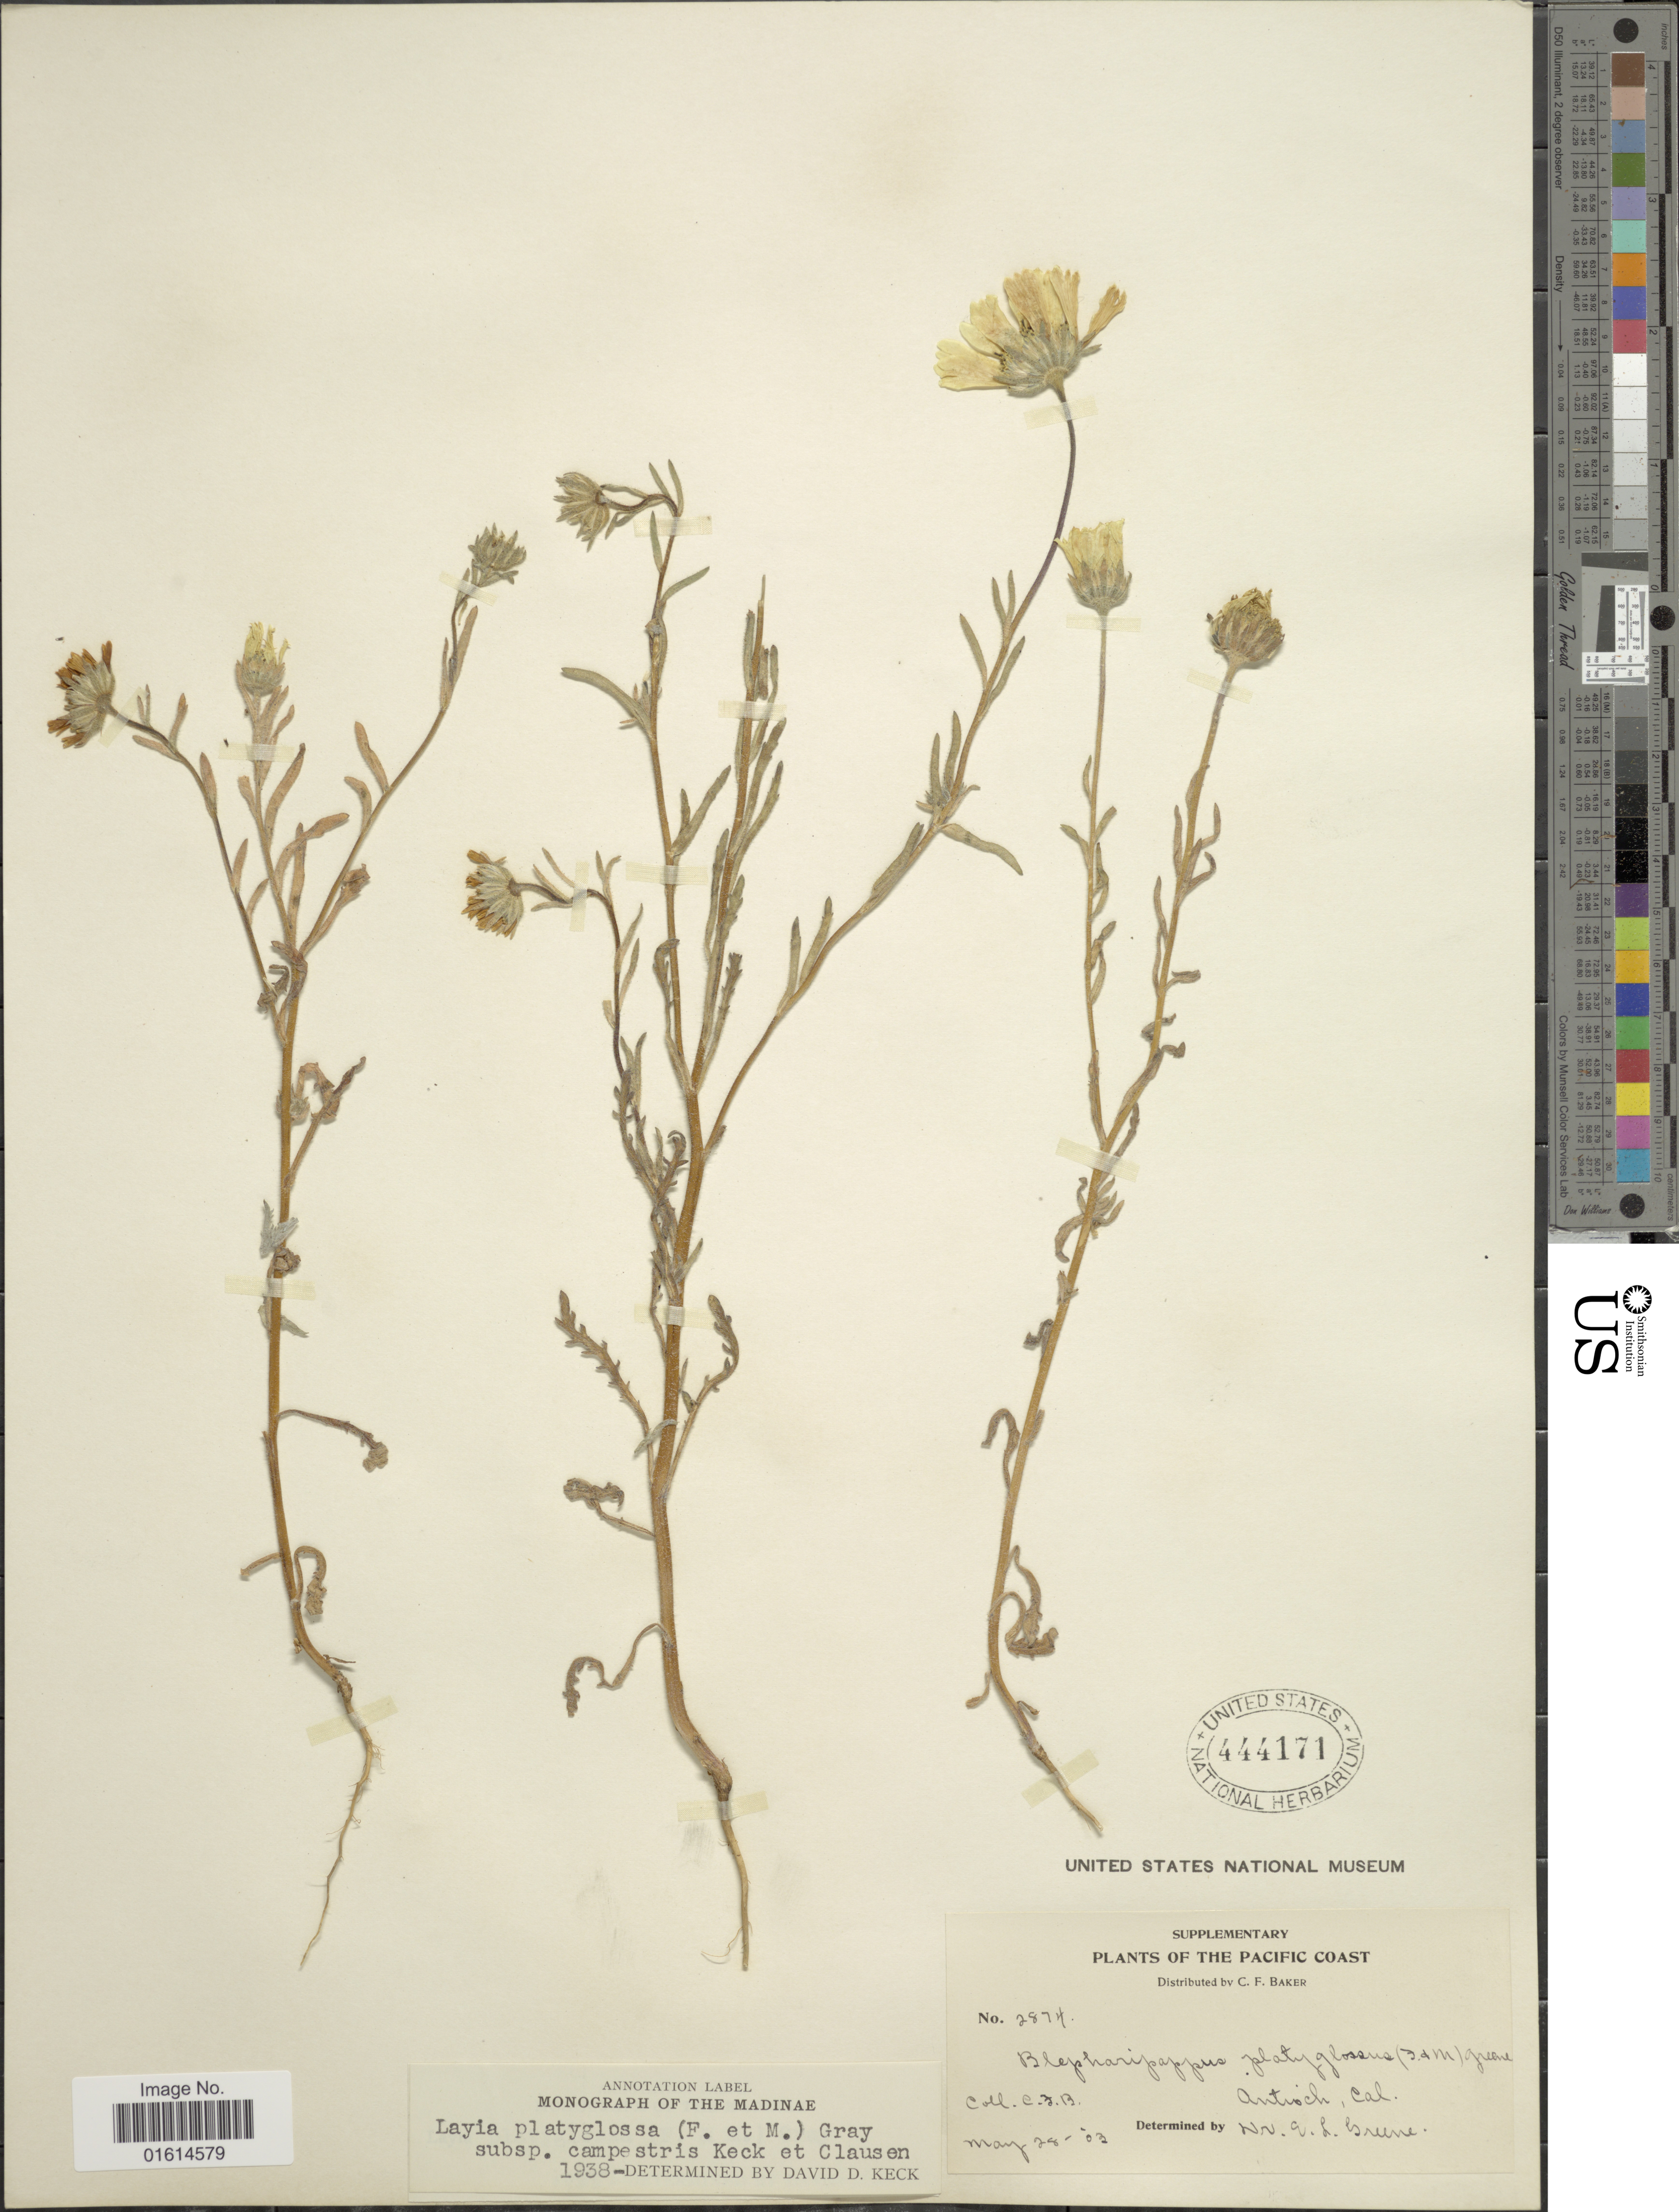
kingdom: Plantae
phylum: Tracheophyta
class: Magnoliopsida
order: Asterales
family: Asteraceae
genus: Layia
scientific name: Layia platyglossa subsp. campestris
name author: D.D. Keck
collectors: C. F. Baker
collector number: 2874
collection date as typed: Transcribed d/m/y: 28/5/3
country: United States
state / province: California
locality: Pacific Coast, Antioch, Cal.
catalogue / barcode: US 444171